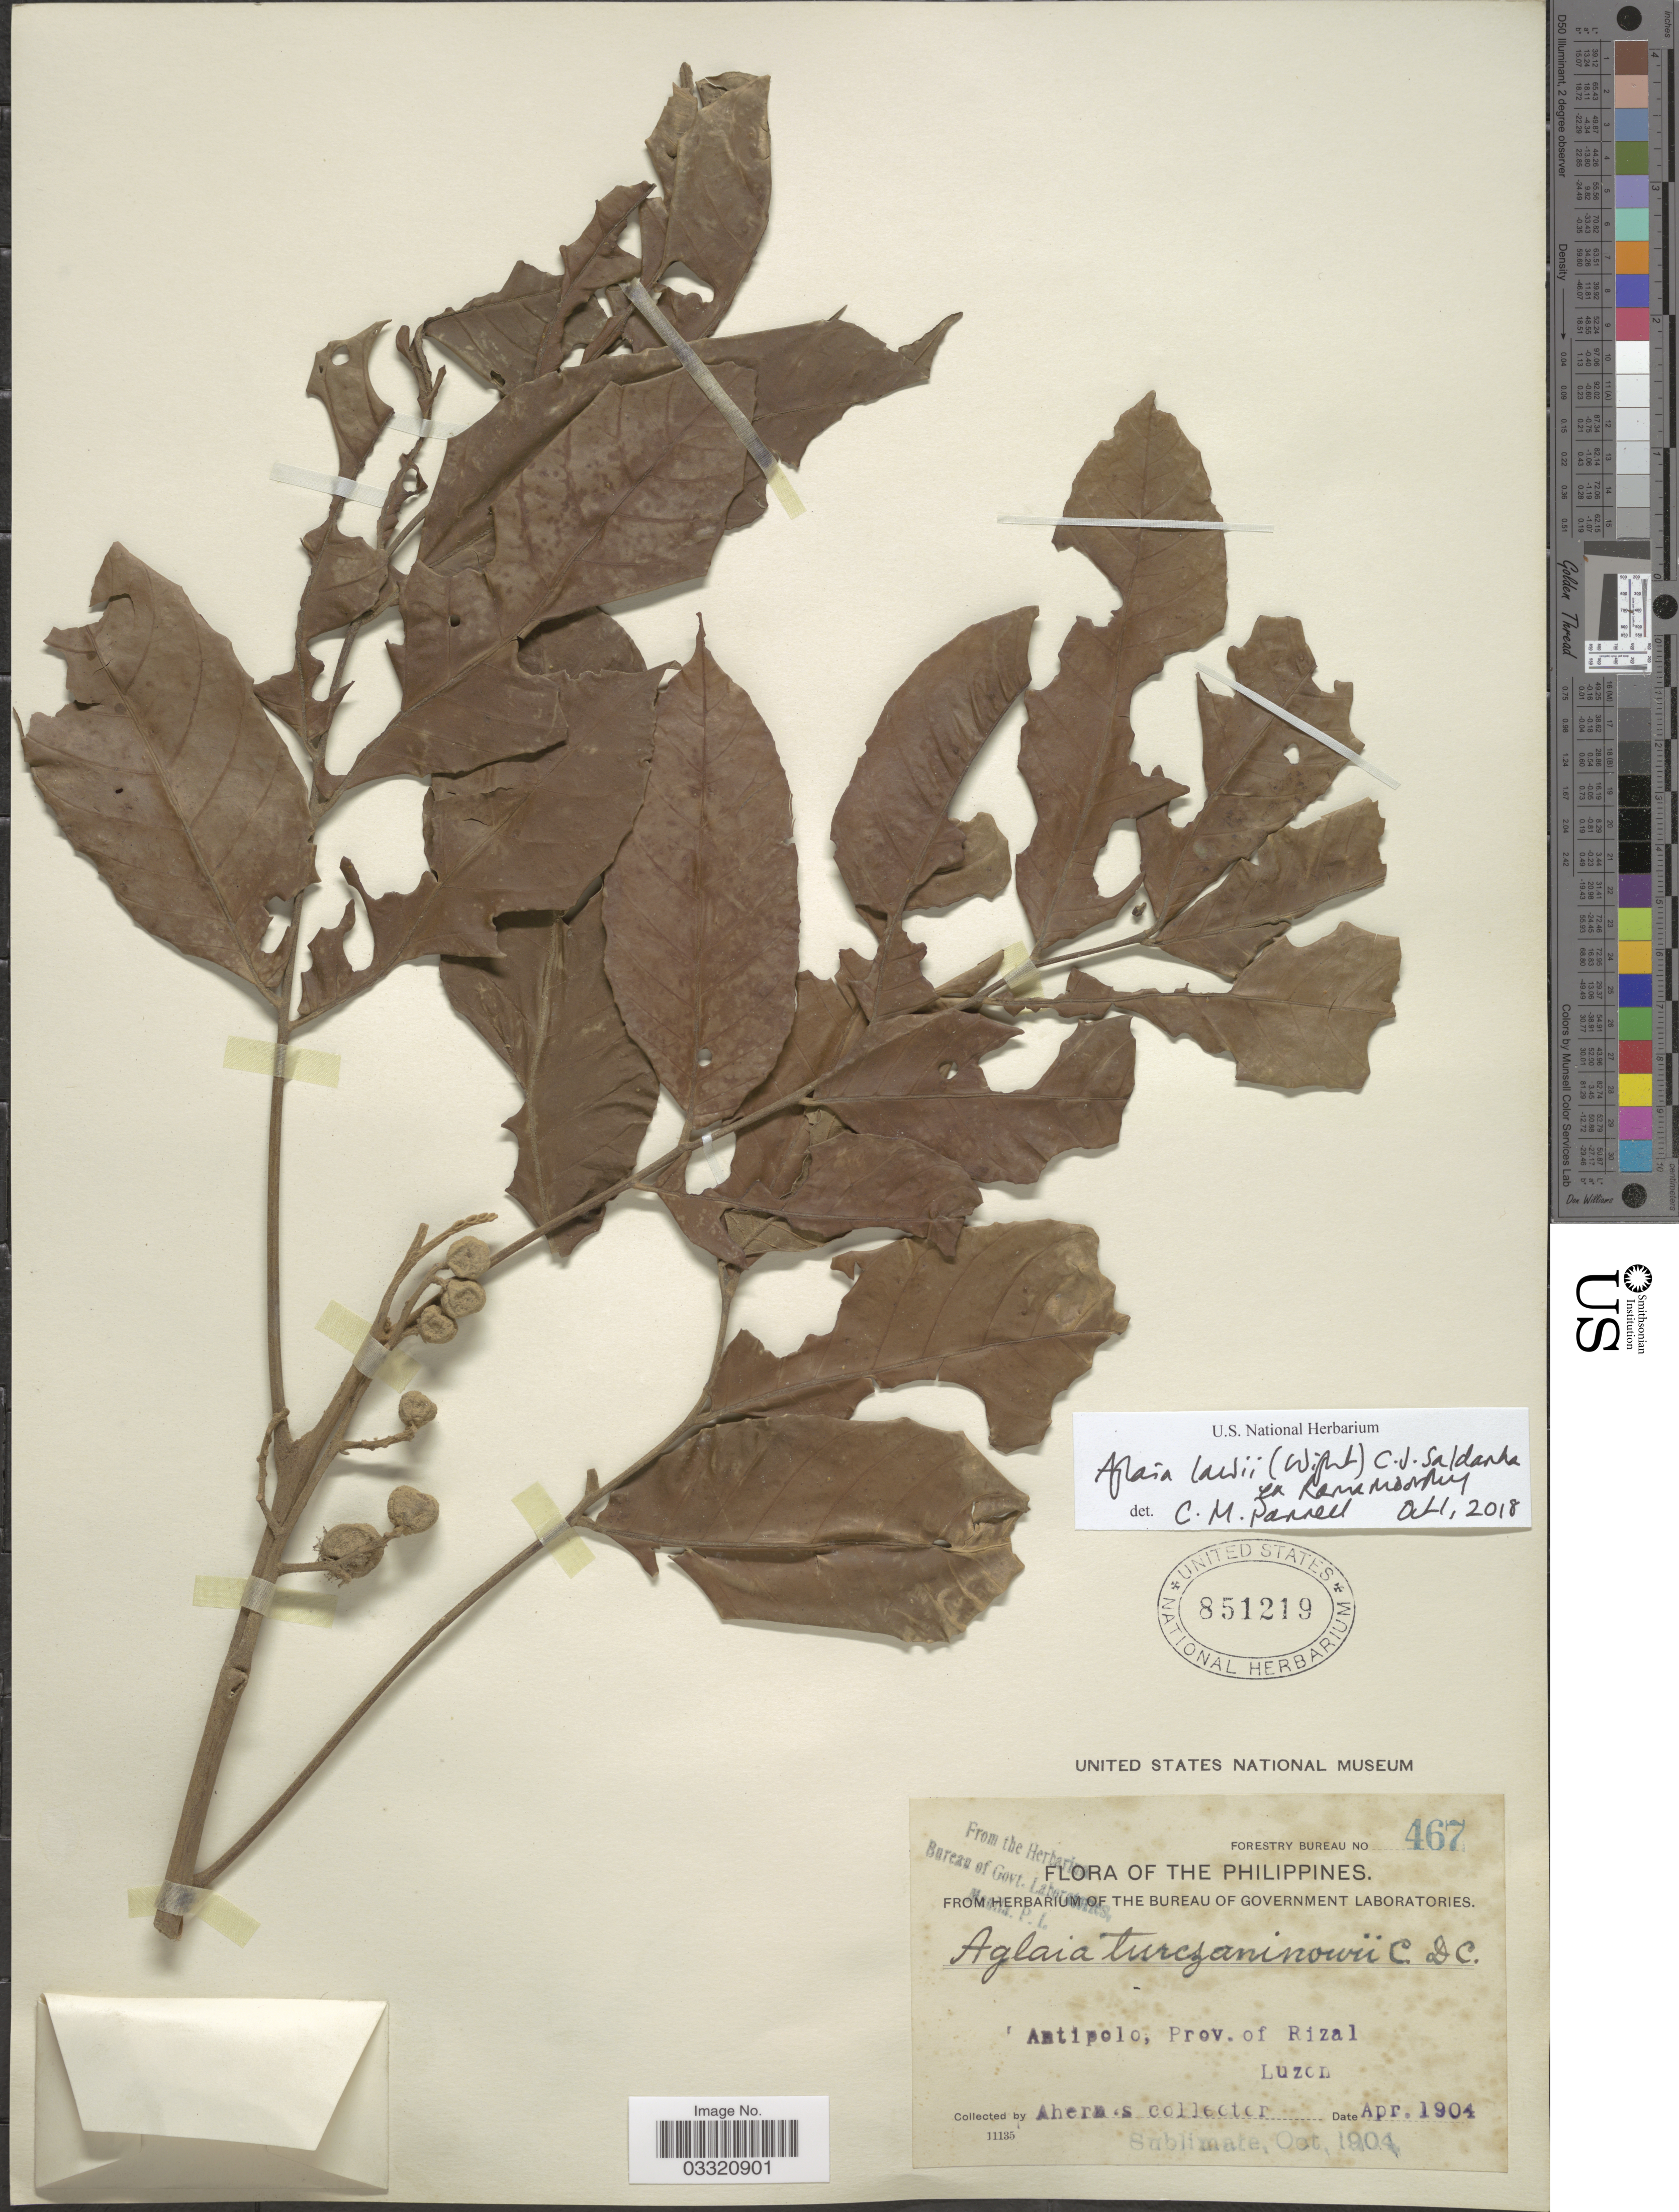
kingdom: Plantae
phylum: Tracheophyta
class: Magnoliopsida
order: Sapindales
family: Meliaceae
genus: Aglaia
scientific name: Aglaia lawii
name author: (Wight) C.J. Saldanha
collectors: Ahern's collector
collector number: Forestry Bureau 467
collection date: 1904-04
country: Philippines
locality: Antipolo, Prov. of Rizal, Luzon.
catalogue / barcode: US 851219